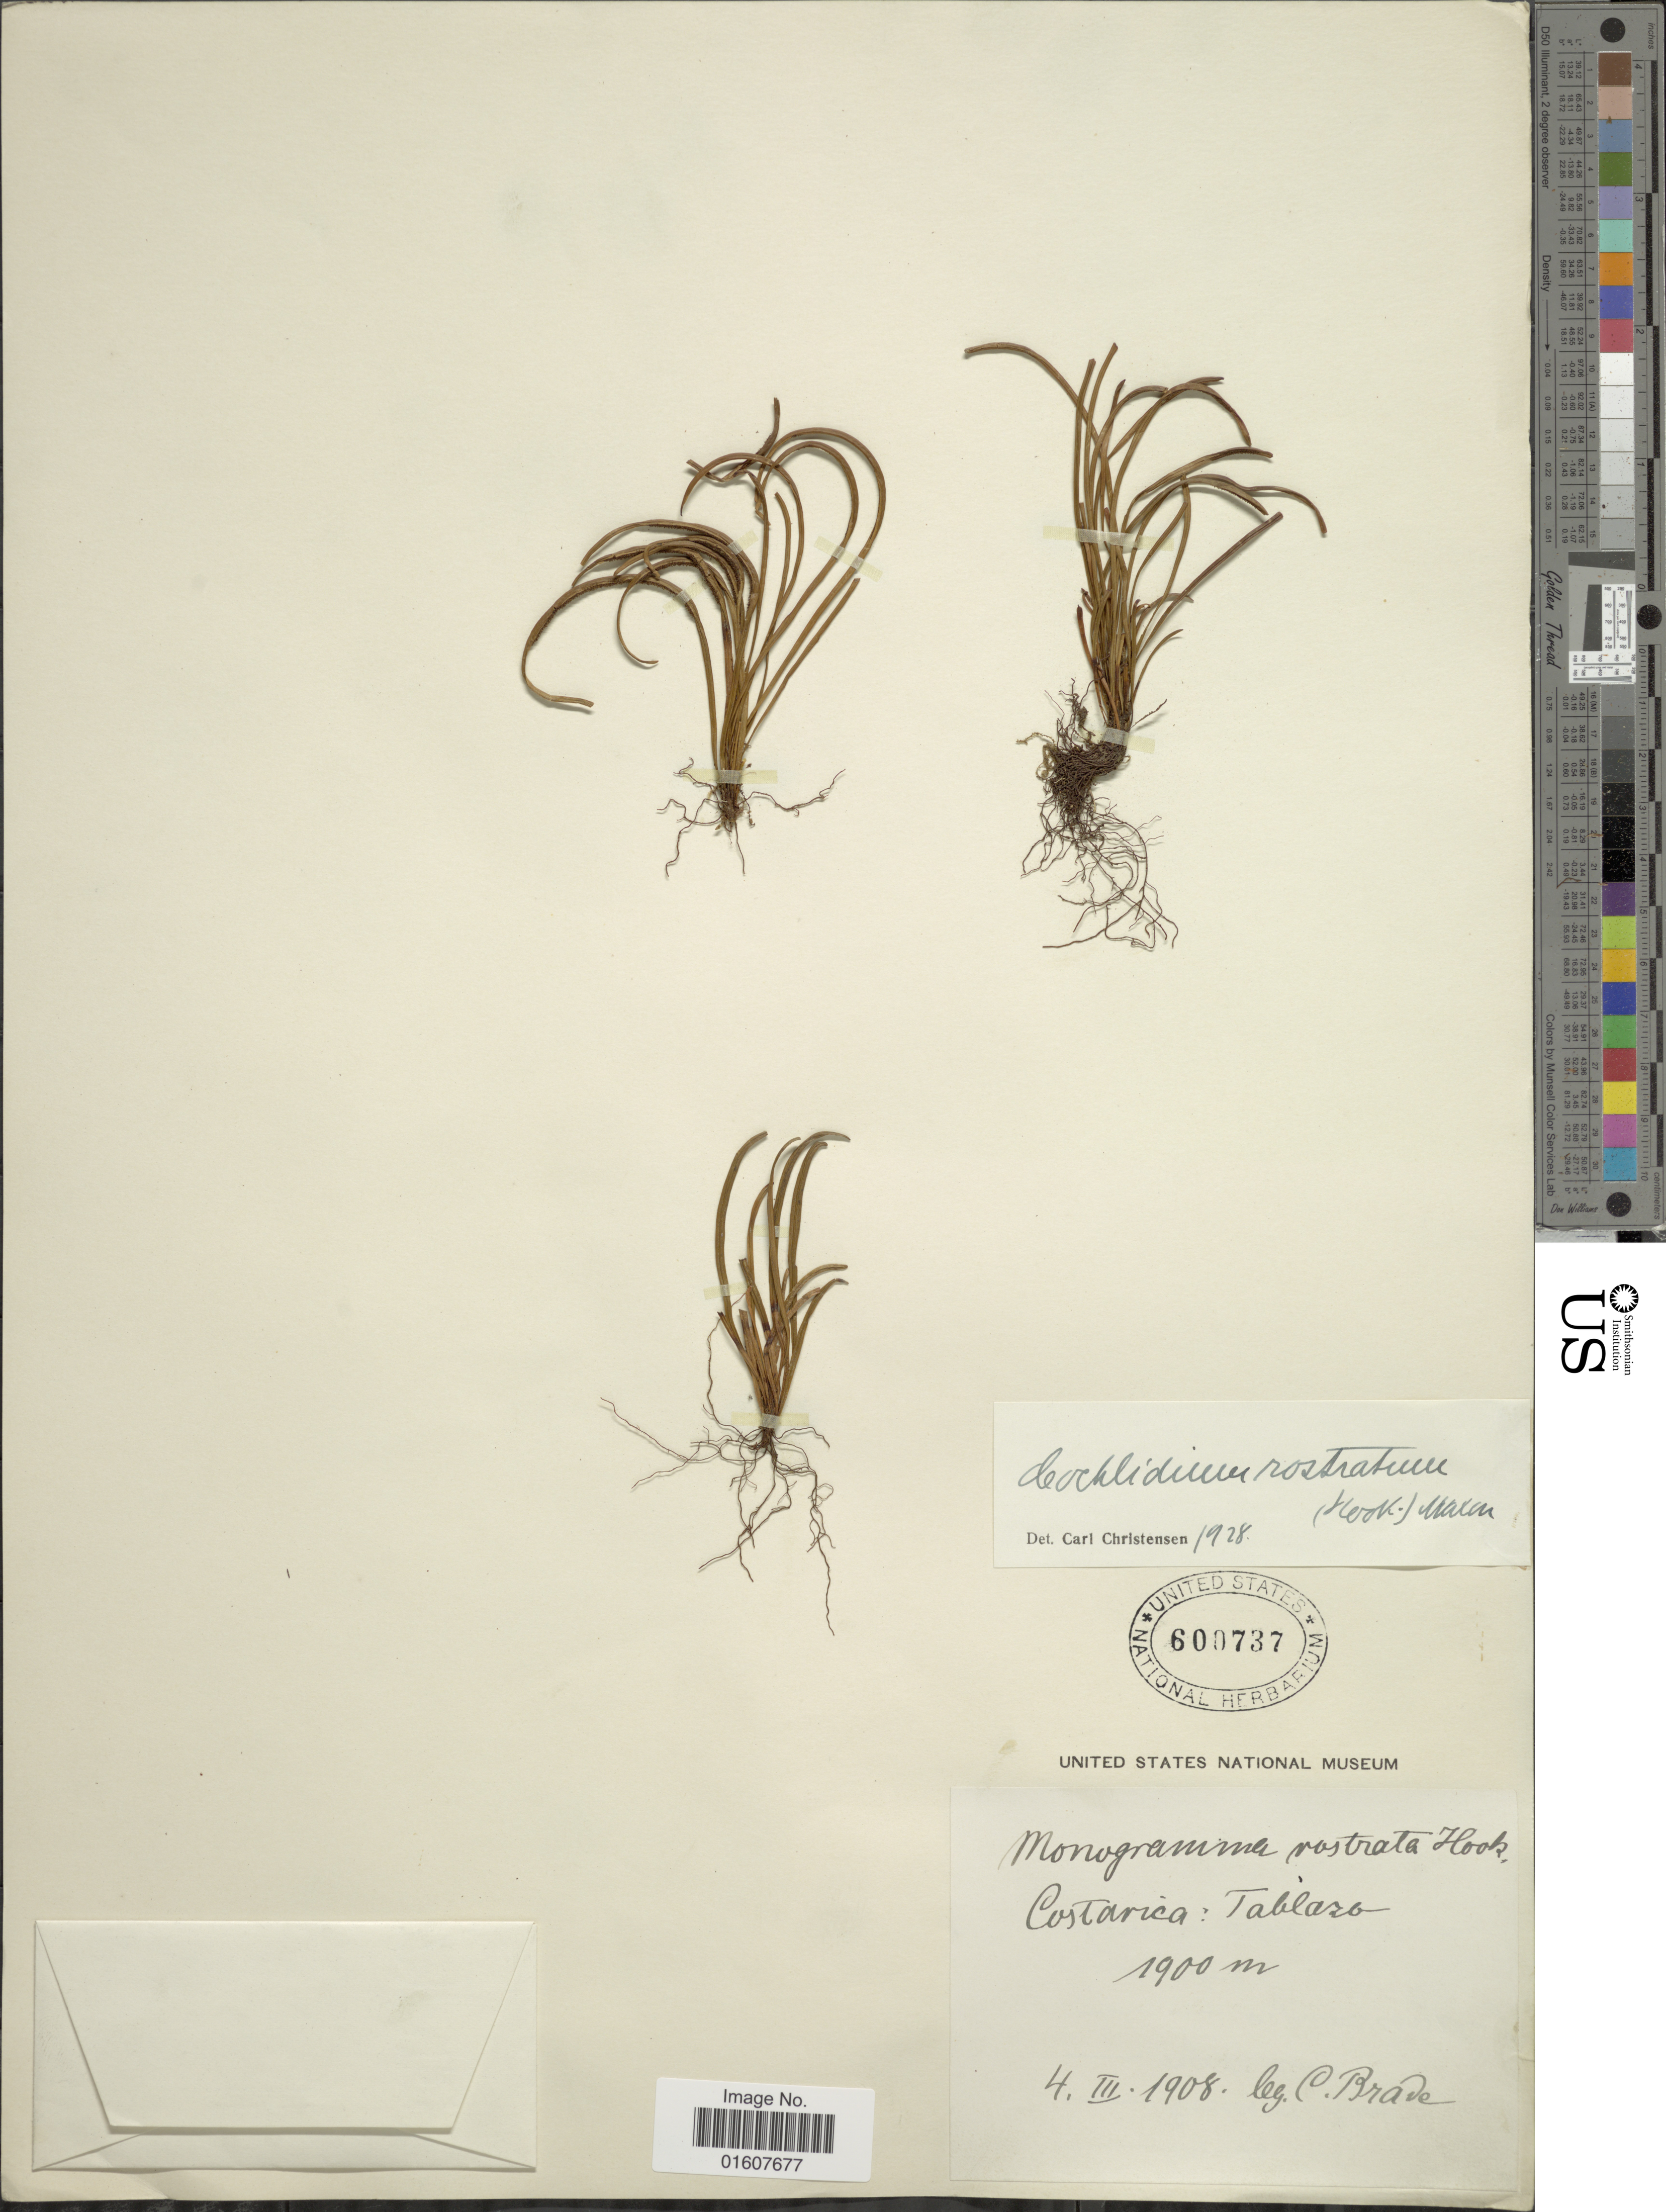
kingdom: Plantae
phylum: Tracheophyta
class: Polypodiopsida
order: Polypodiales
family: Polypodiaceae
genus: Cochlidium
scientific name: Cochlidium rostratum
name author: (Hook.) Maxon ex C. Chr.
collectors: C. Brade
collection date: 1908-03-04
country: Costa Rica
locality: Tablazo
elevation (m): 1900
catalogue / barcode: US 600737